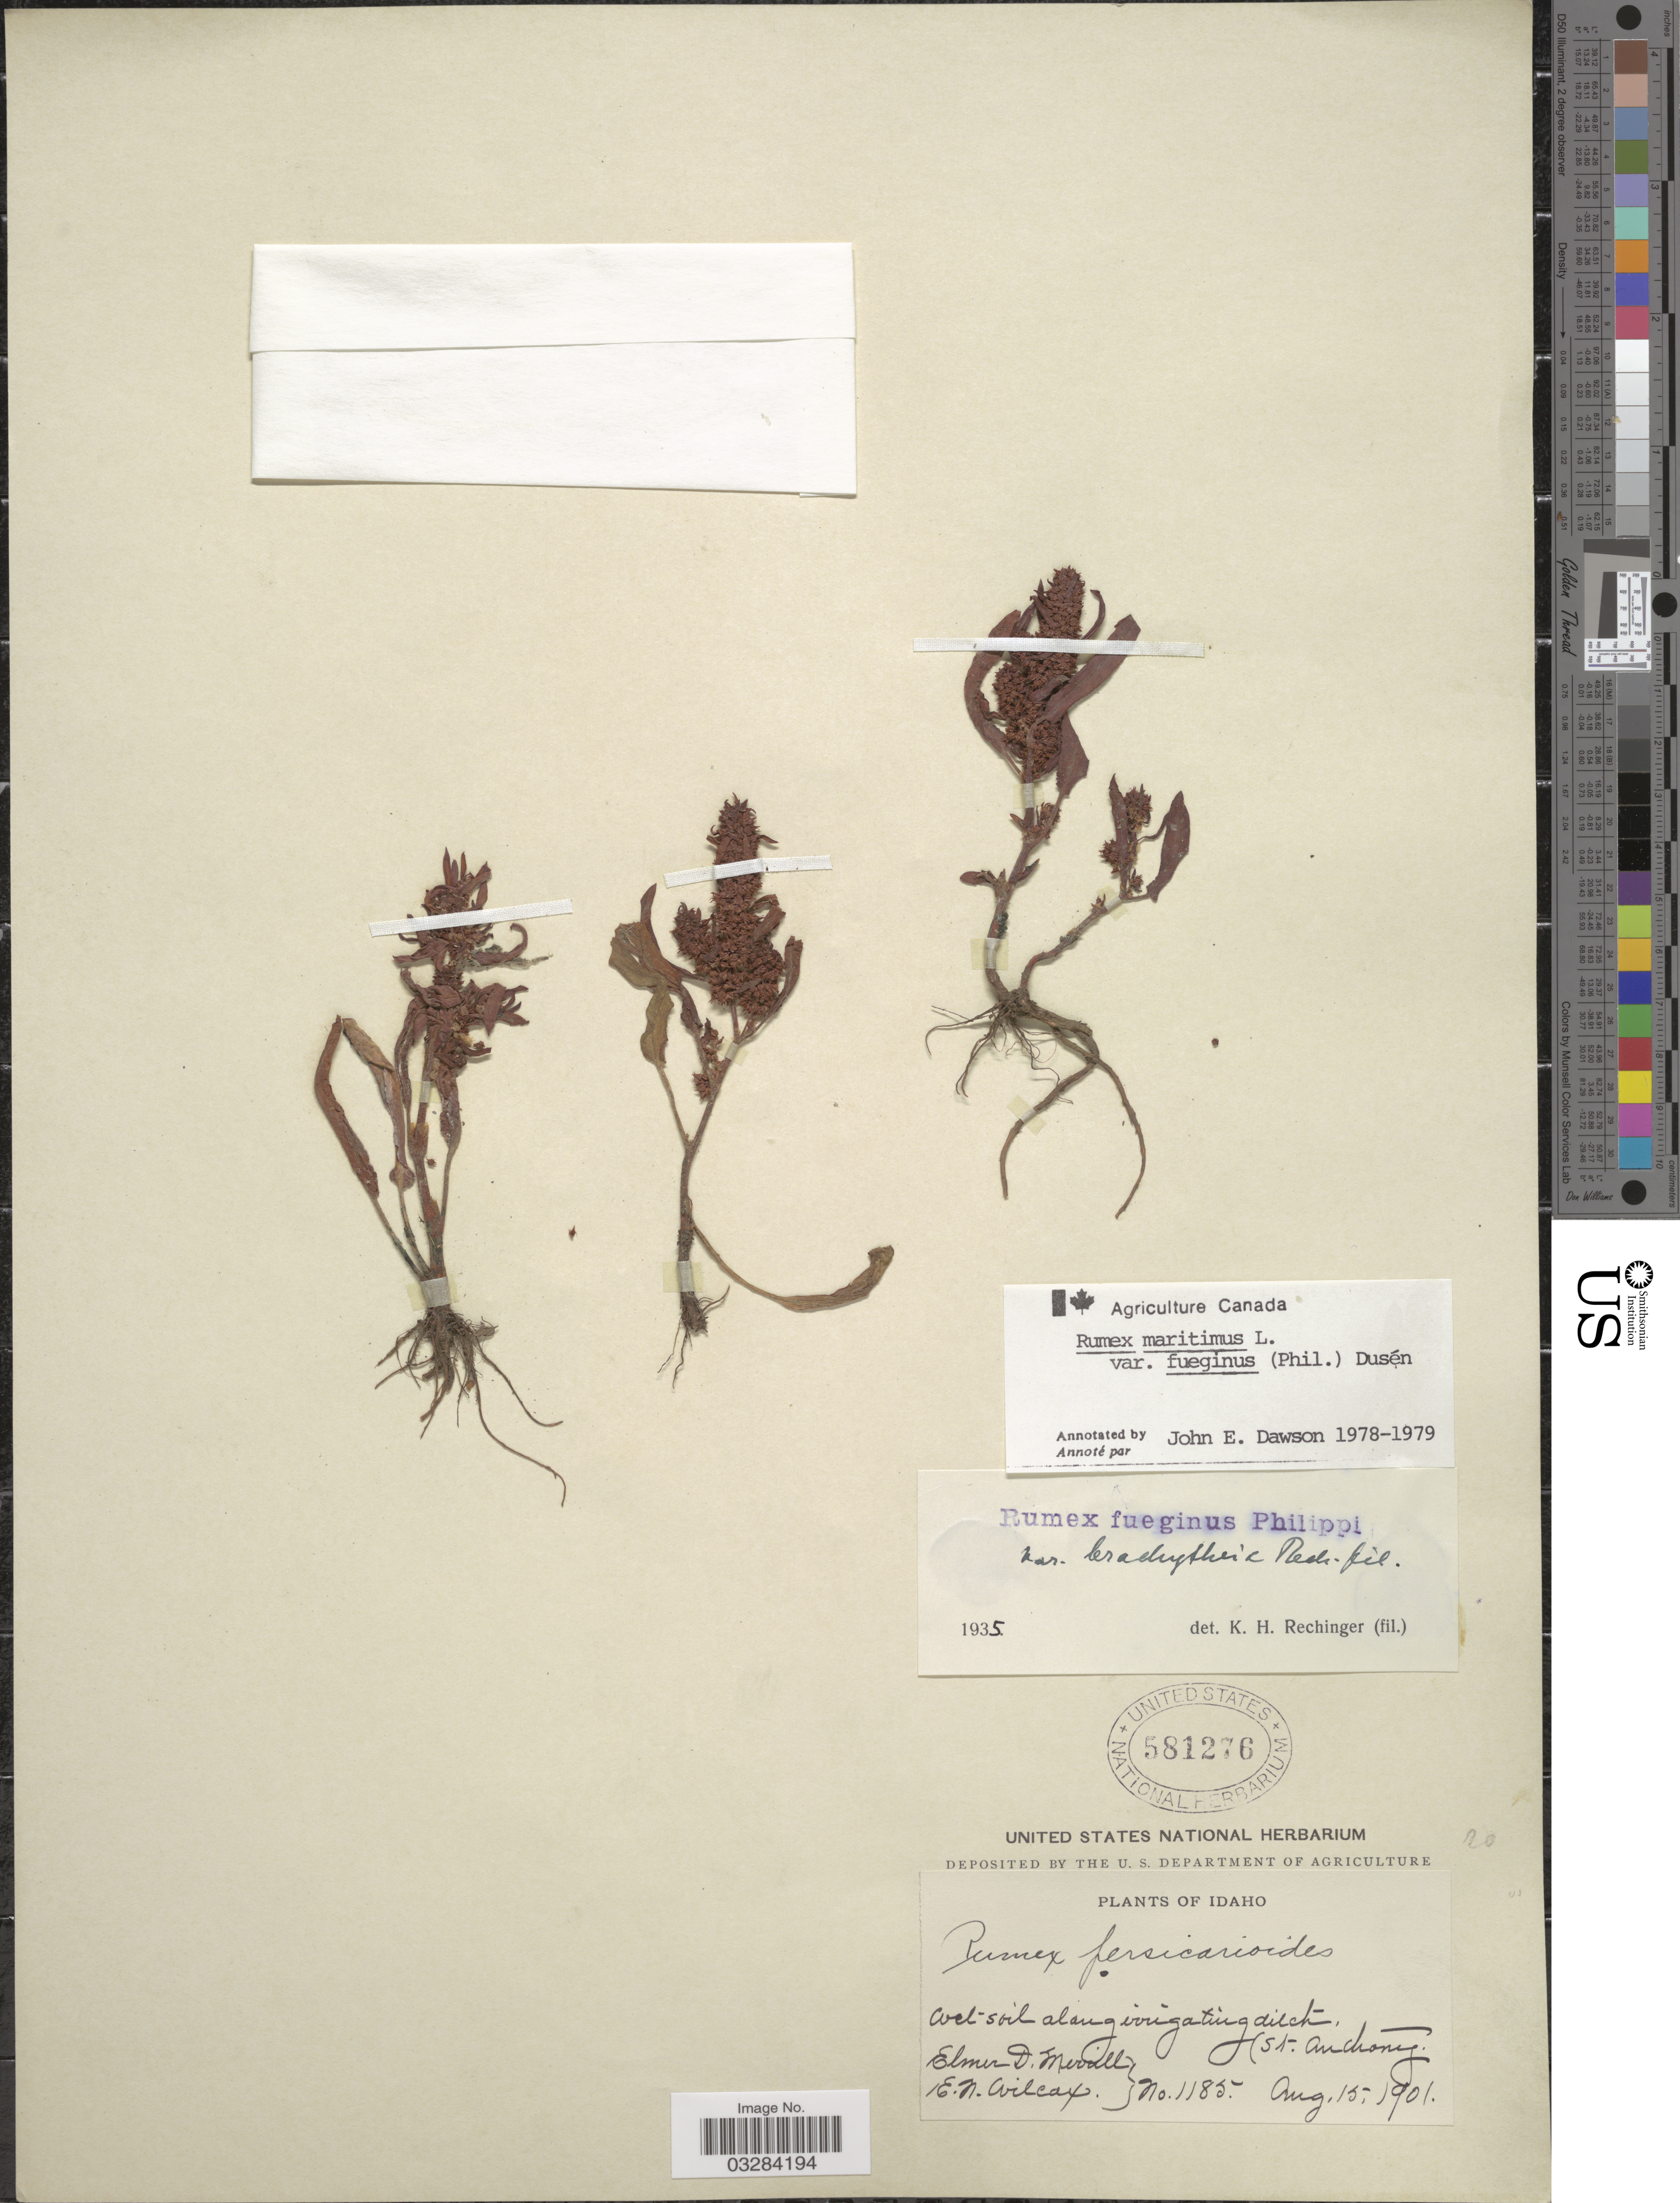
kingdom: Plantae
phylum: Tracheophyta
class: Magnoliopsida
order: Caryophyllales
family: Polygonaceae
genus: Rumex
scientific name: Rumex maritimus var. fueginus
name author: (Phil.) Dusén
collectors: E. D. Merrill & E. Wilcox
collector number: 1185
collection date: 1901-08-15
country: United States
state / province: Idaho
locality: (St. Anthony.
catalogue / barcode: US 581276